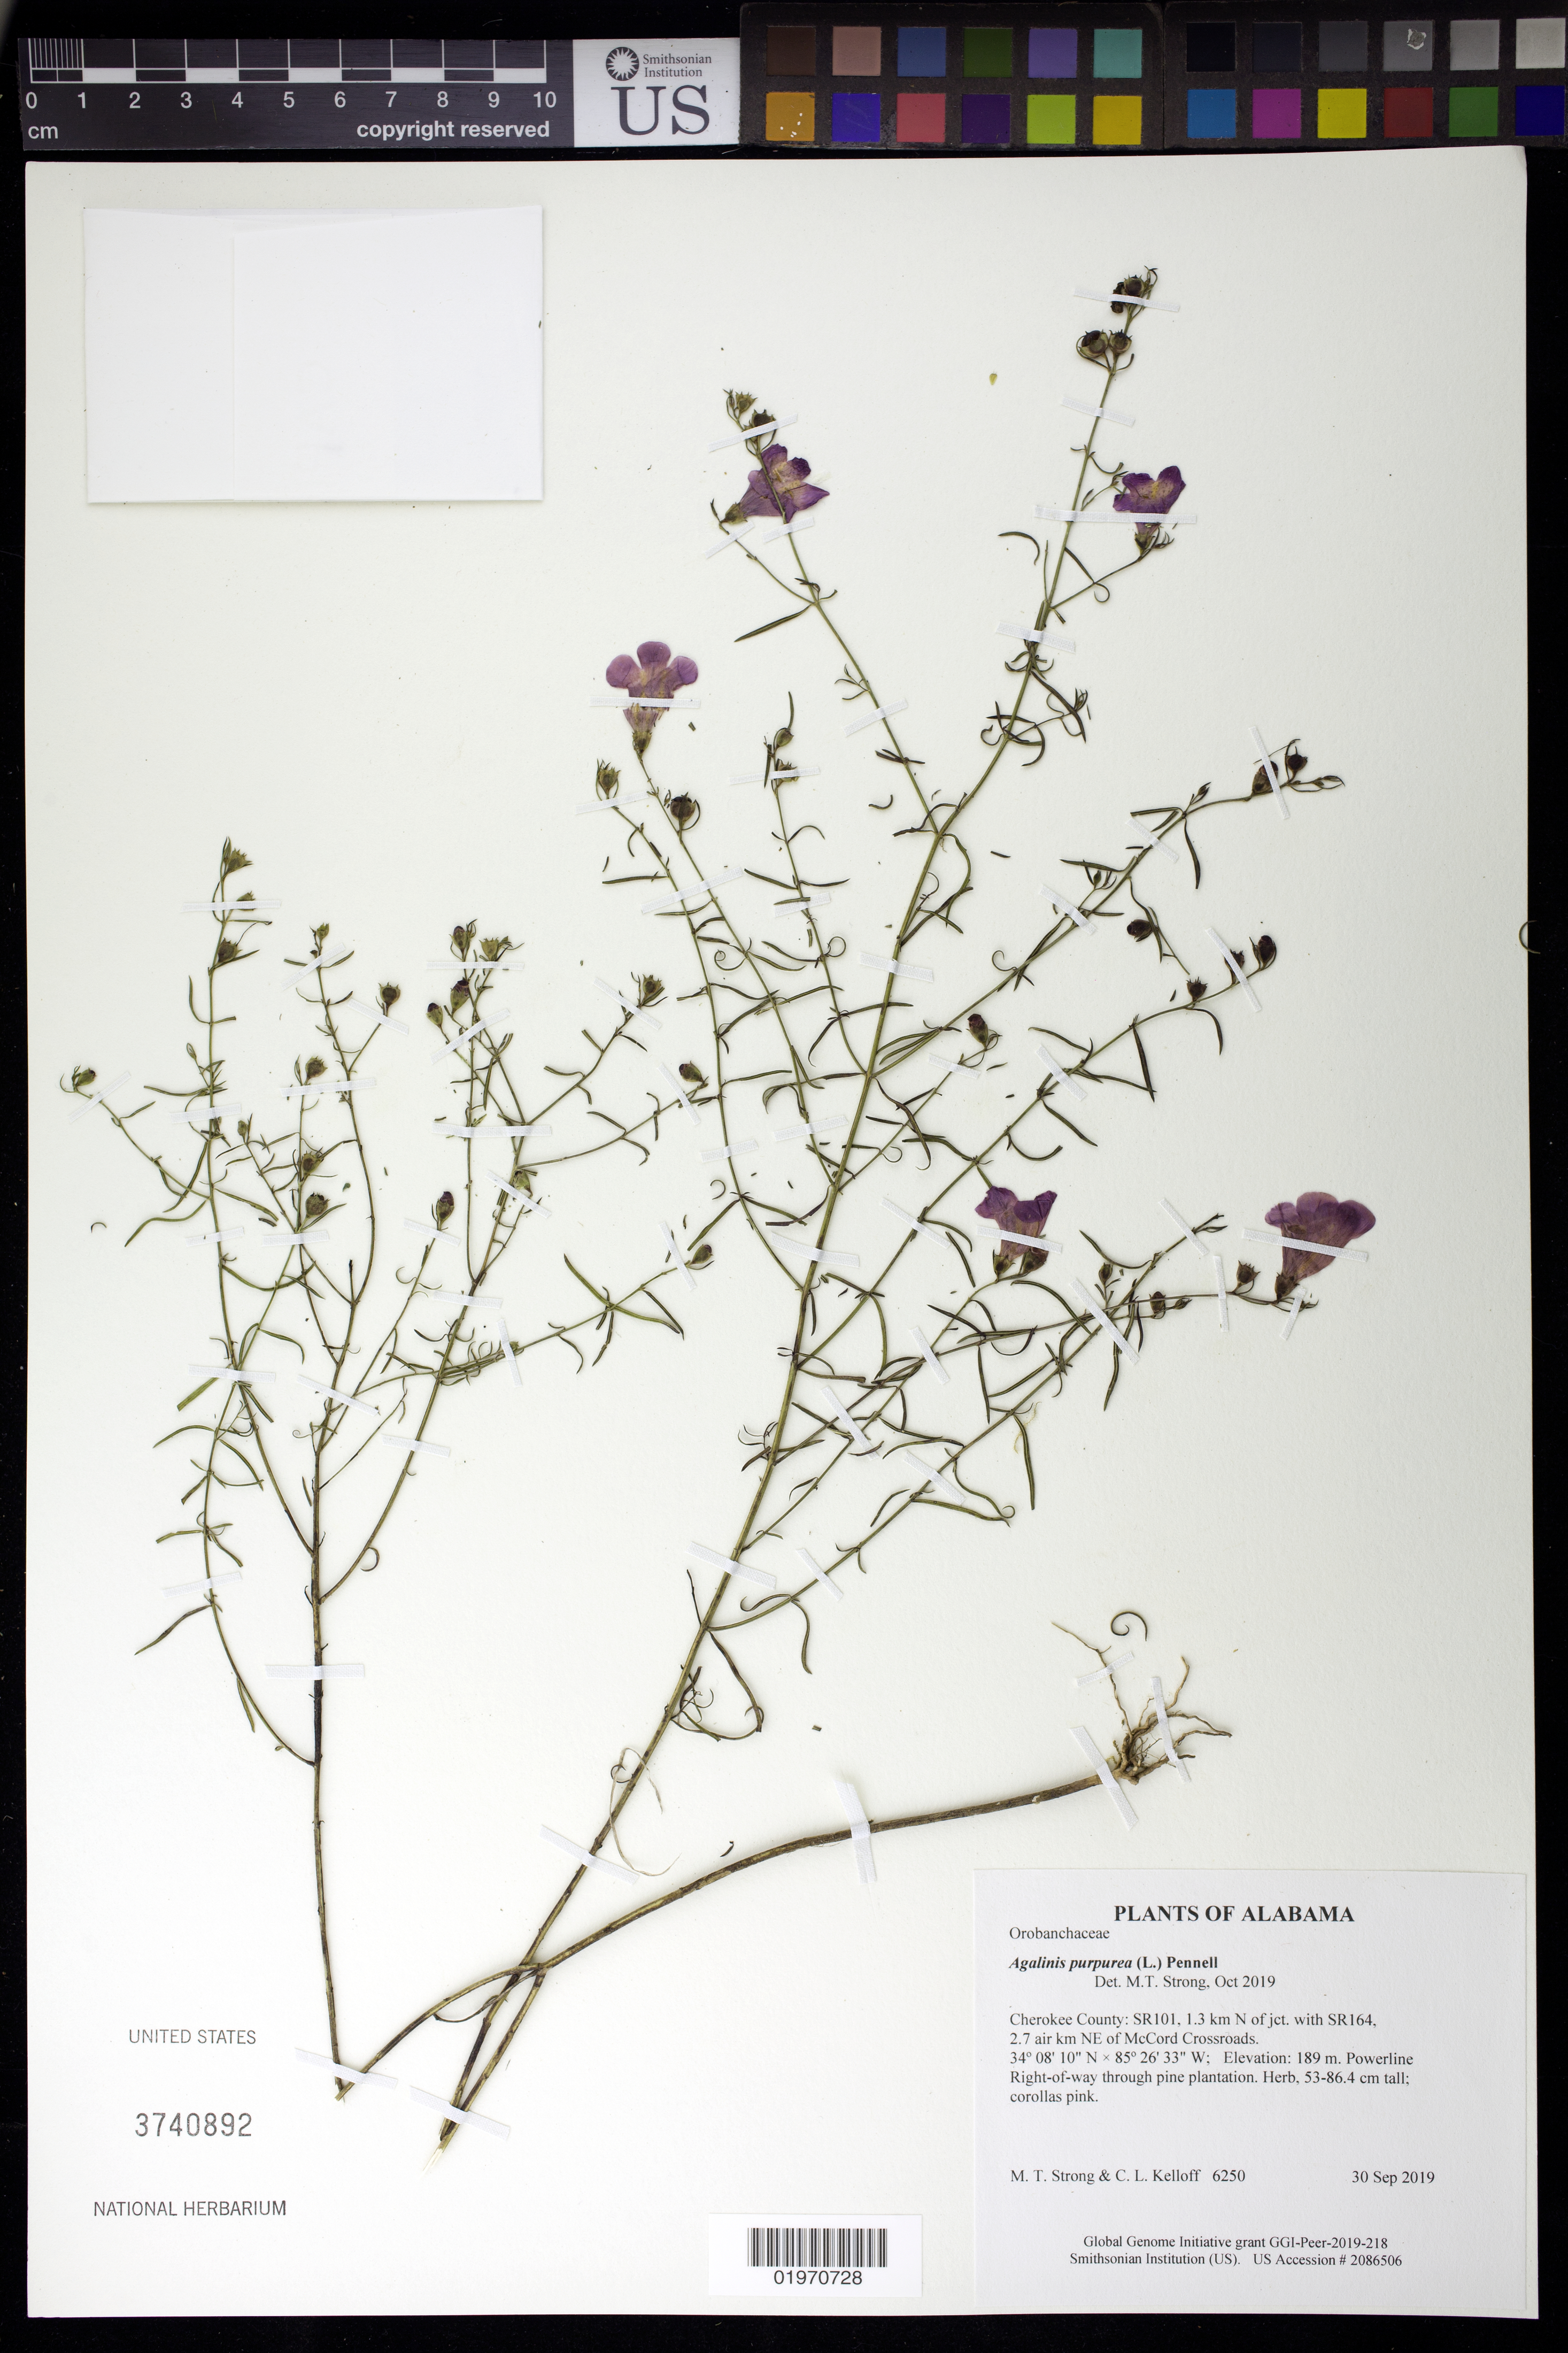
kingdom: Plantae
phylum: Tracheophyta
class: Magnoliopsida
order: Lamiales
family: Orobanchaceae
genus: Agalinis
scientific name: Agalinis purpurea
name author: (L.) Pennell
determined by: Strong, Mark T., (BOT), Smithsonian Institution - National Museum of Natural History (UNITED STATES)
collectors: M. T. Strong & C. L. Kelloff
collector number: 6250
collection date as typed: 30 Sep 2019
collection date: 2019-09-30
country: United States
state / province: Alabama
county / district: Cherokee County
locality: SR101, 1.3 km N of jct. with SR164, 2.7 air km NE of McCord Crossroads.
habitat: Powerline Right-of-way through pine plantation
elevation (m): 189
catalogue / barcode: US 3740892